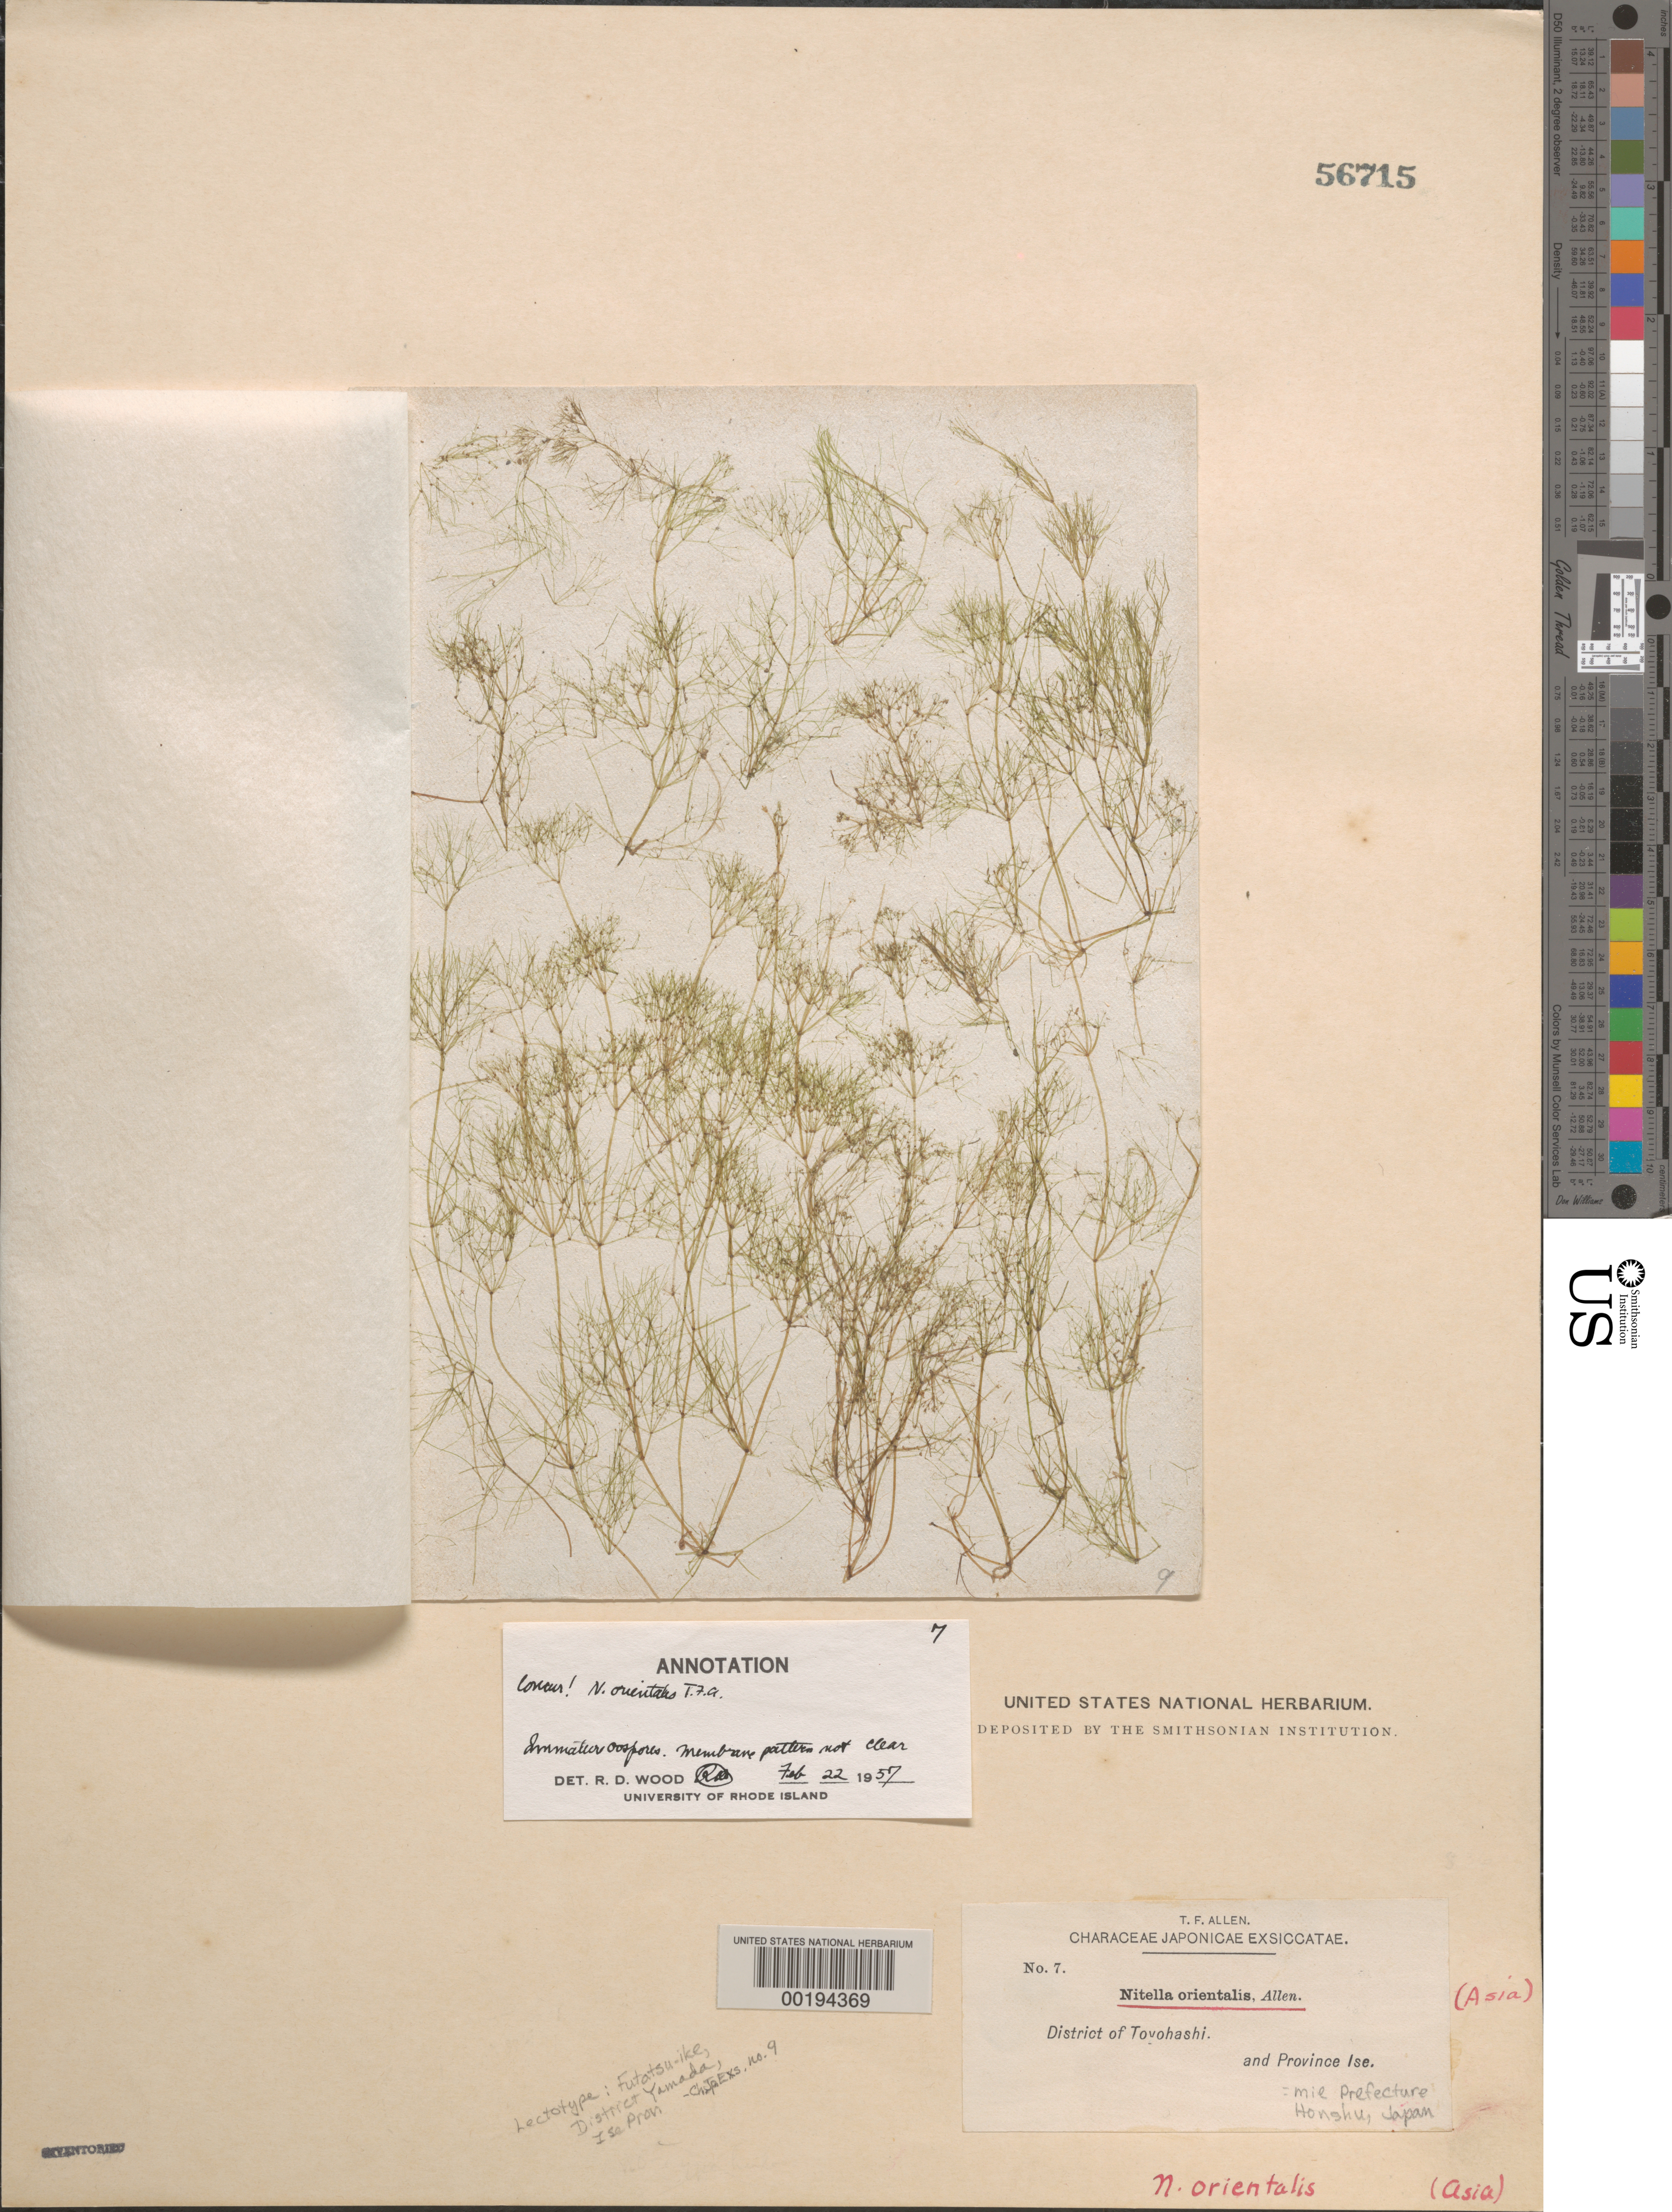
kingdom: Plantae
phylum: Charophyta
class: Charophyceae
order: Charales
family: Characeae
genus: Nitella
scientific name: Nitella orientalis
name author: Allen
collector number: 7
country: Japan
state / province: Aiti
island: Honshu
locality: Toyohashi District, Ise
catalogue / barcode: US 56715